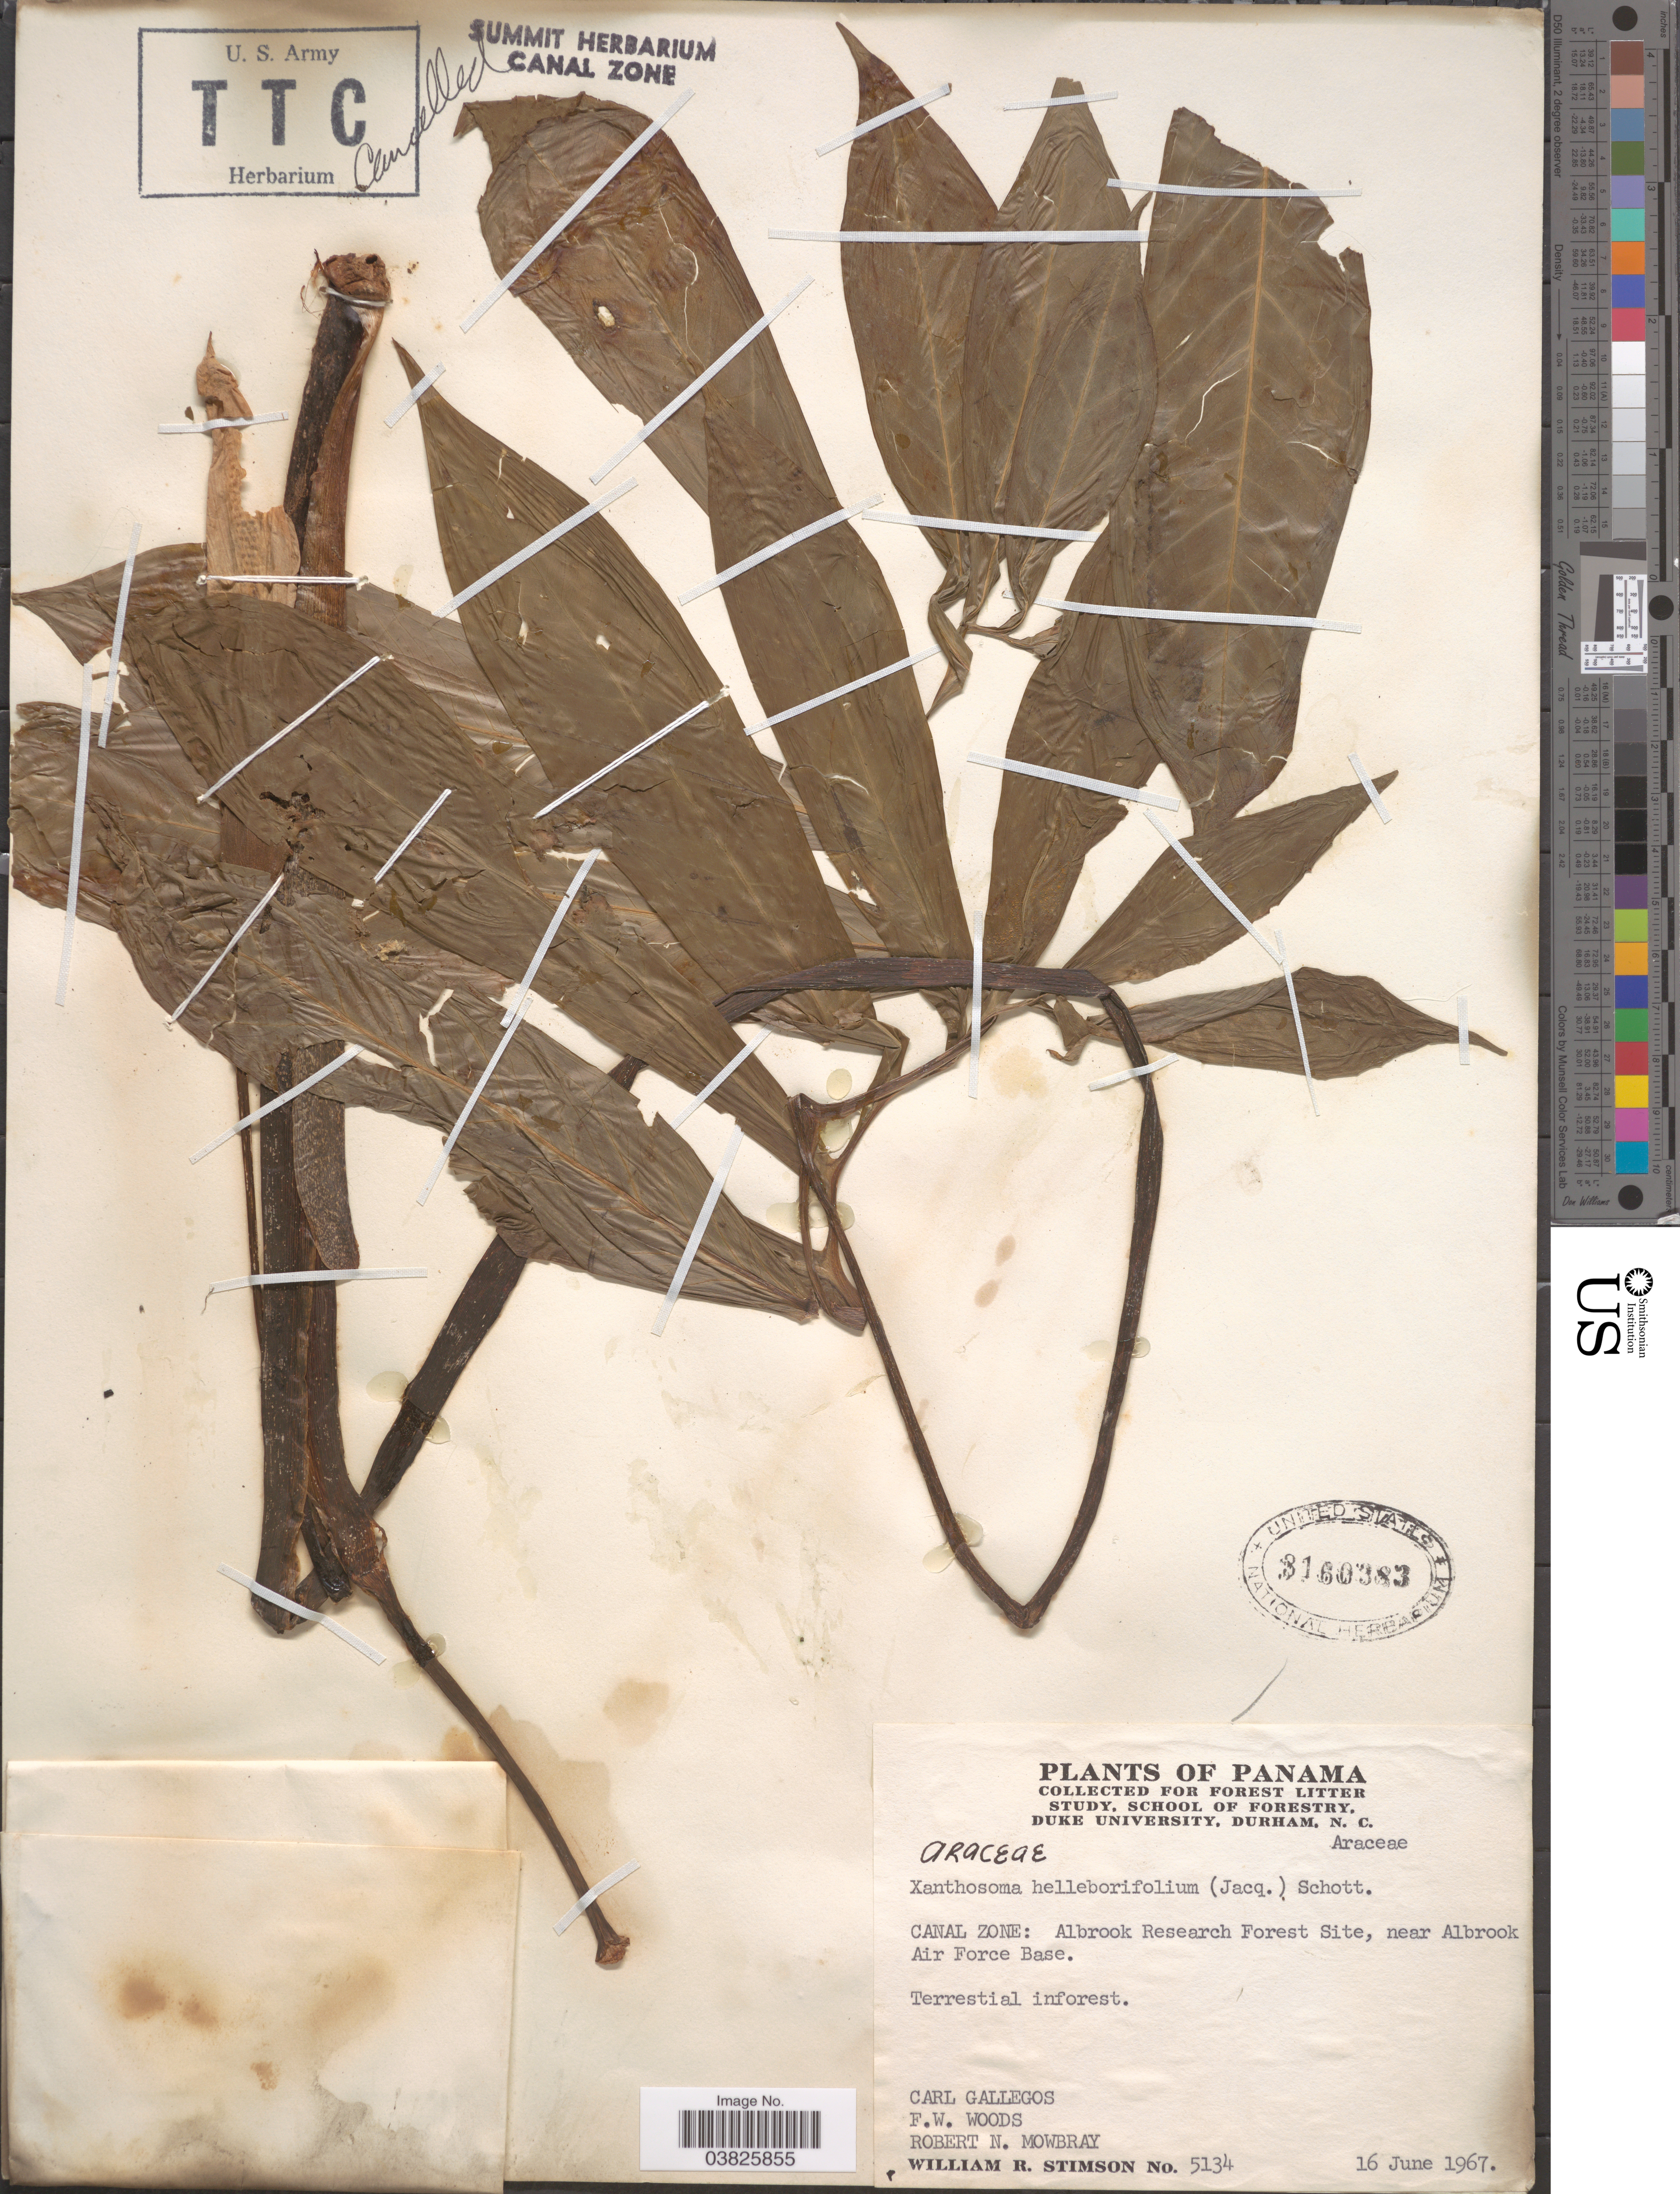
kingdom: Plantae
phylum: Tracheophyta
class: Liliopsida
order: Alismatales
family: Araceae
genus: Xanthosoma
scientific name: Xanthosoma helleborifolium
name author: (Jacq.) Schott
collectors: C. Gallegos, F. W. Woods & R. Mowbray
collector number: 5134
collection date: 1967-06-16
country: Panama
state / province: Colón / Panamá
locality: Canal Zone: Albrook Research Forest Site, near Albrook Air Force Base.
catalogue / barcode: US 9160383